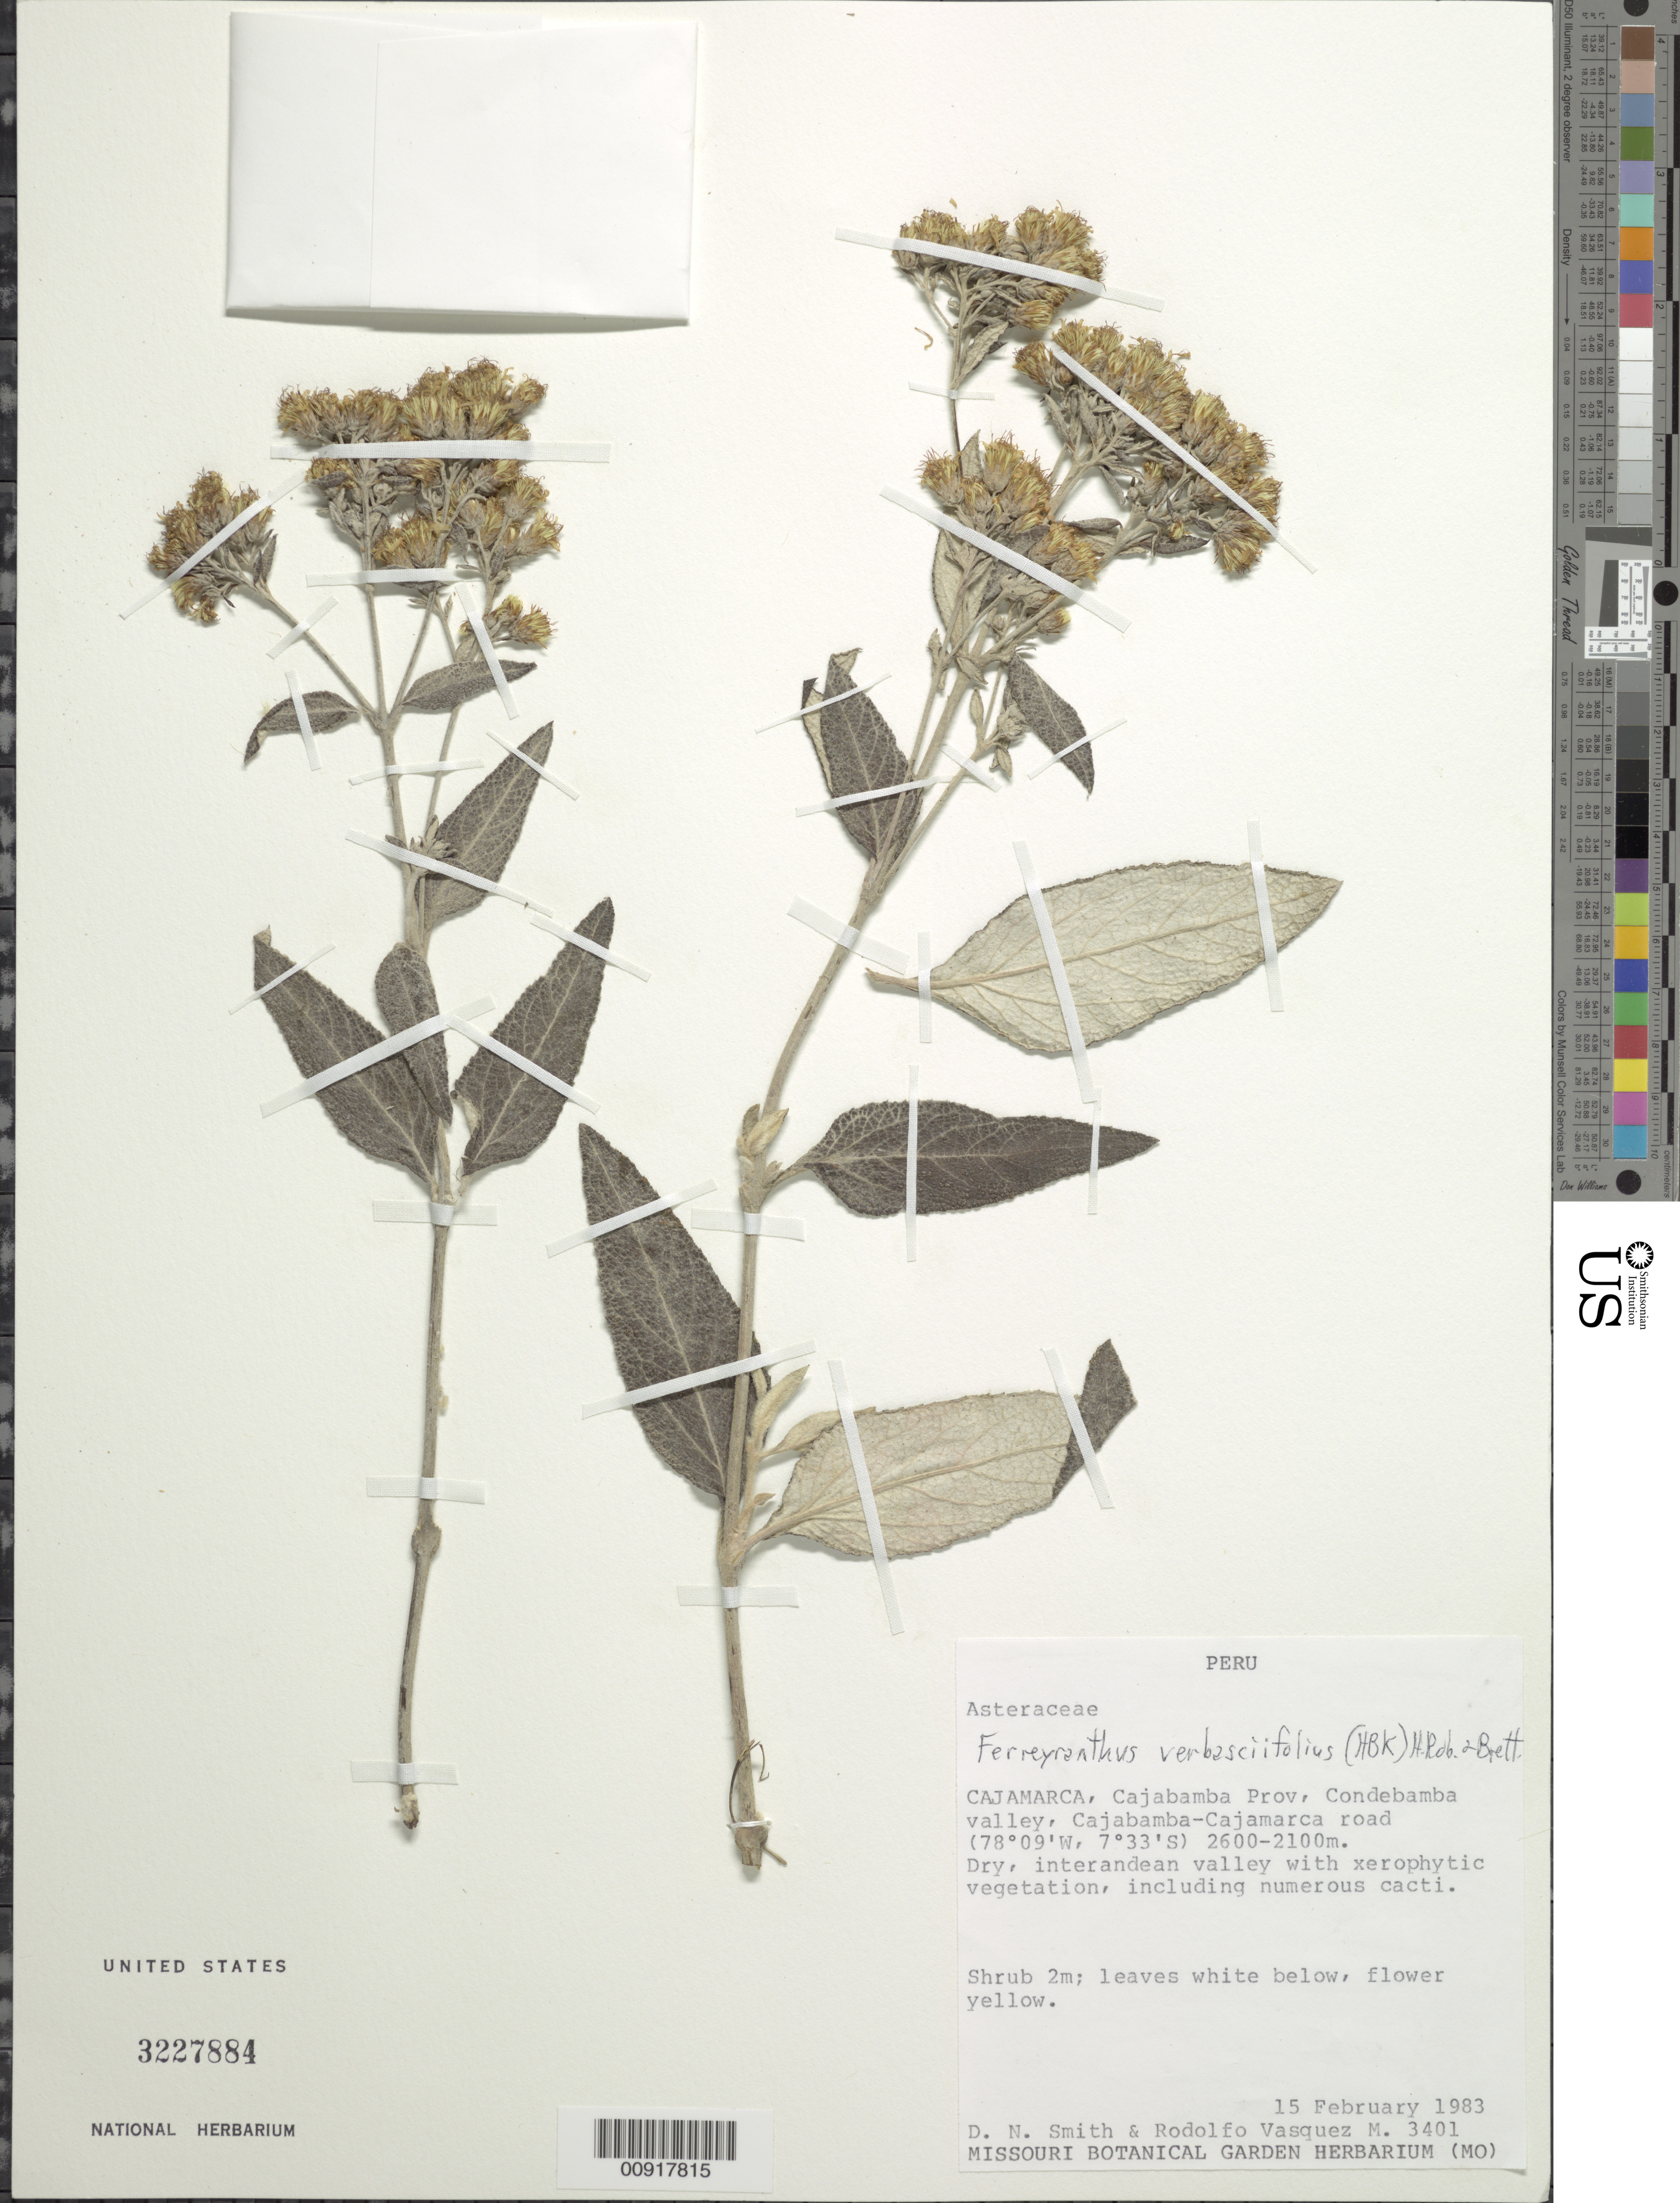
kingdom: Plantae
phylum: Tracheophyta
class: Magnoliopsida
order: Asterales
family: Asteraceae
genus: Ferreyranthus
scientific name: Ferreyranthus verbascifolius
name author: (Kunth) H. Rob. & Brettell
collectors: D. Smith & R. Vásquez M.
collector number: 3401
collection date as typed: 15 February 1983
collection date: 1983-02-15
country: Peru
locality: Cajamarca, Cajabamba Prov., Condebamba valley, Cajabamba-Cajamarca road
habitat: Dry, interandean valley with xerophytic vegetation, including numerous cacti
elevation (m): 2100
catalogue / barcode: US 3227884